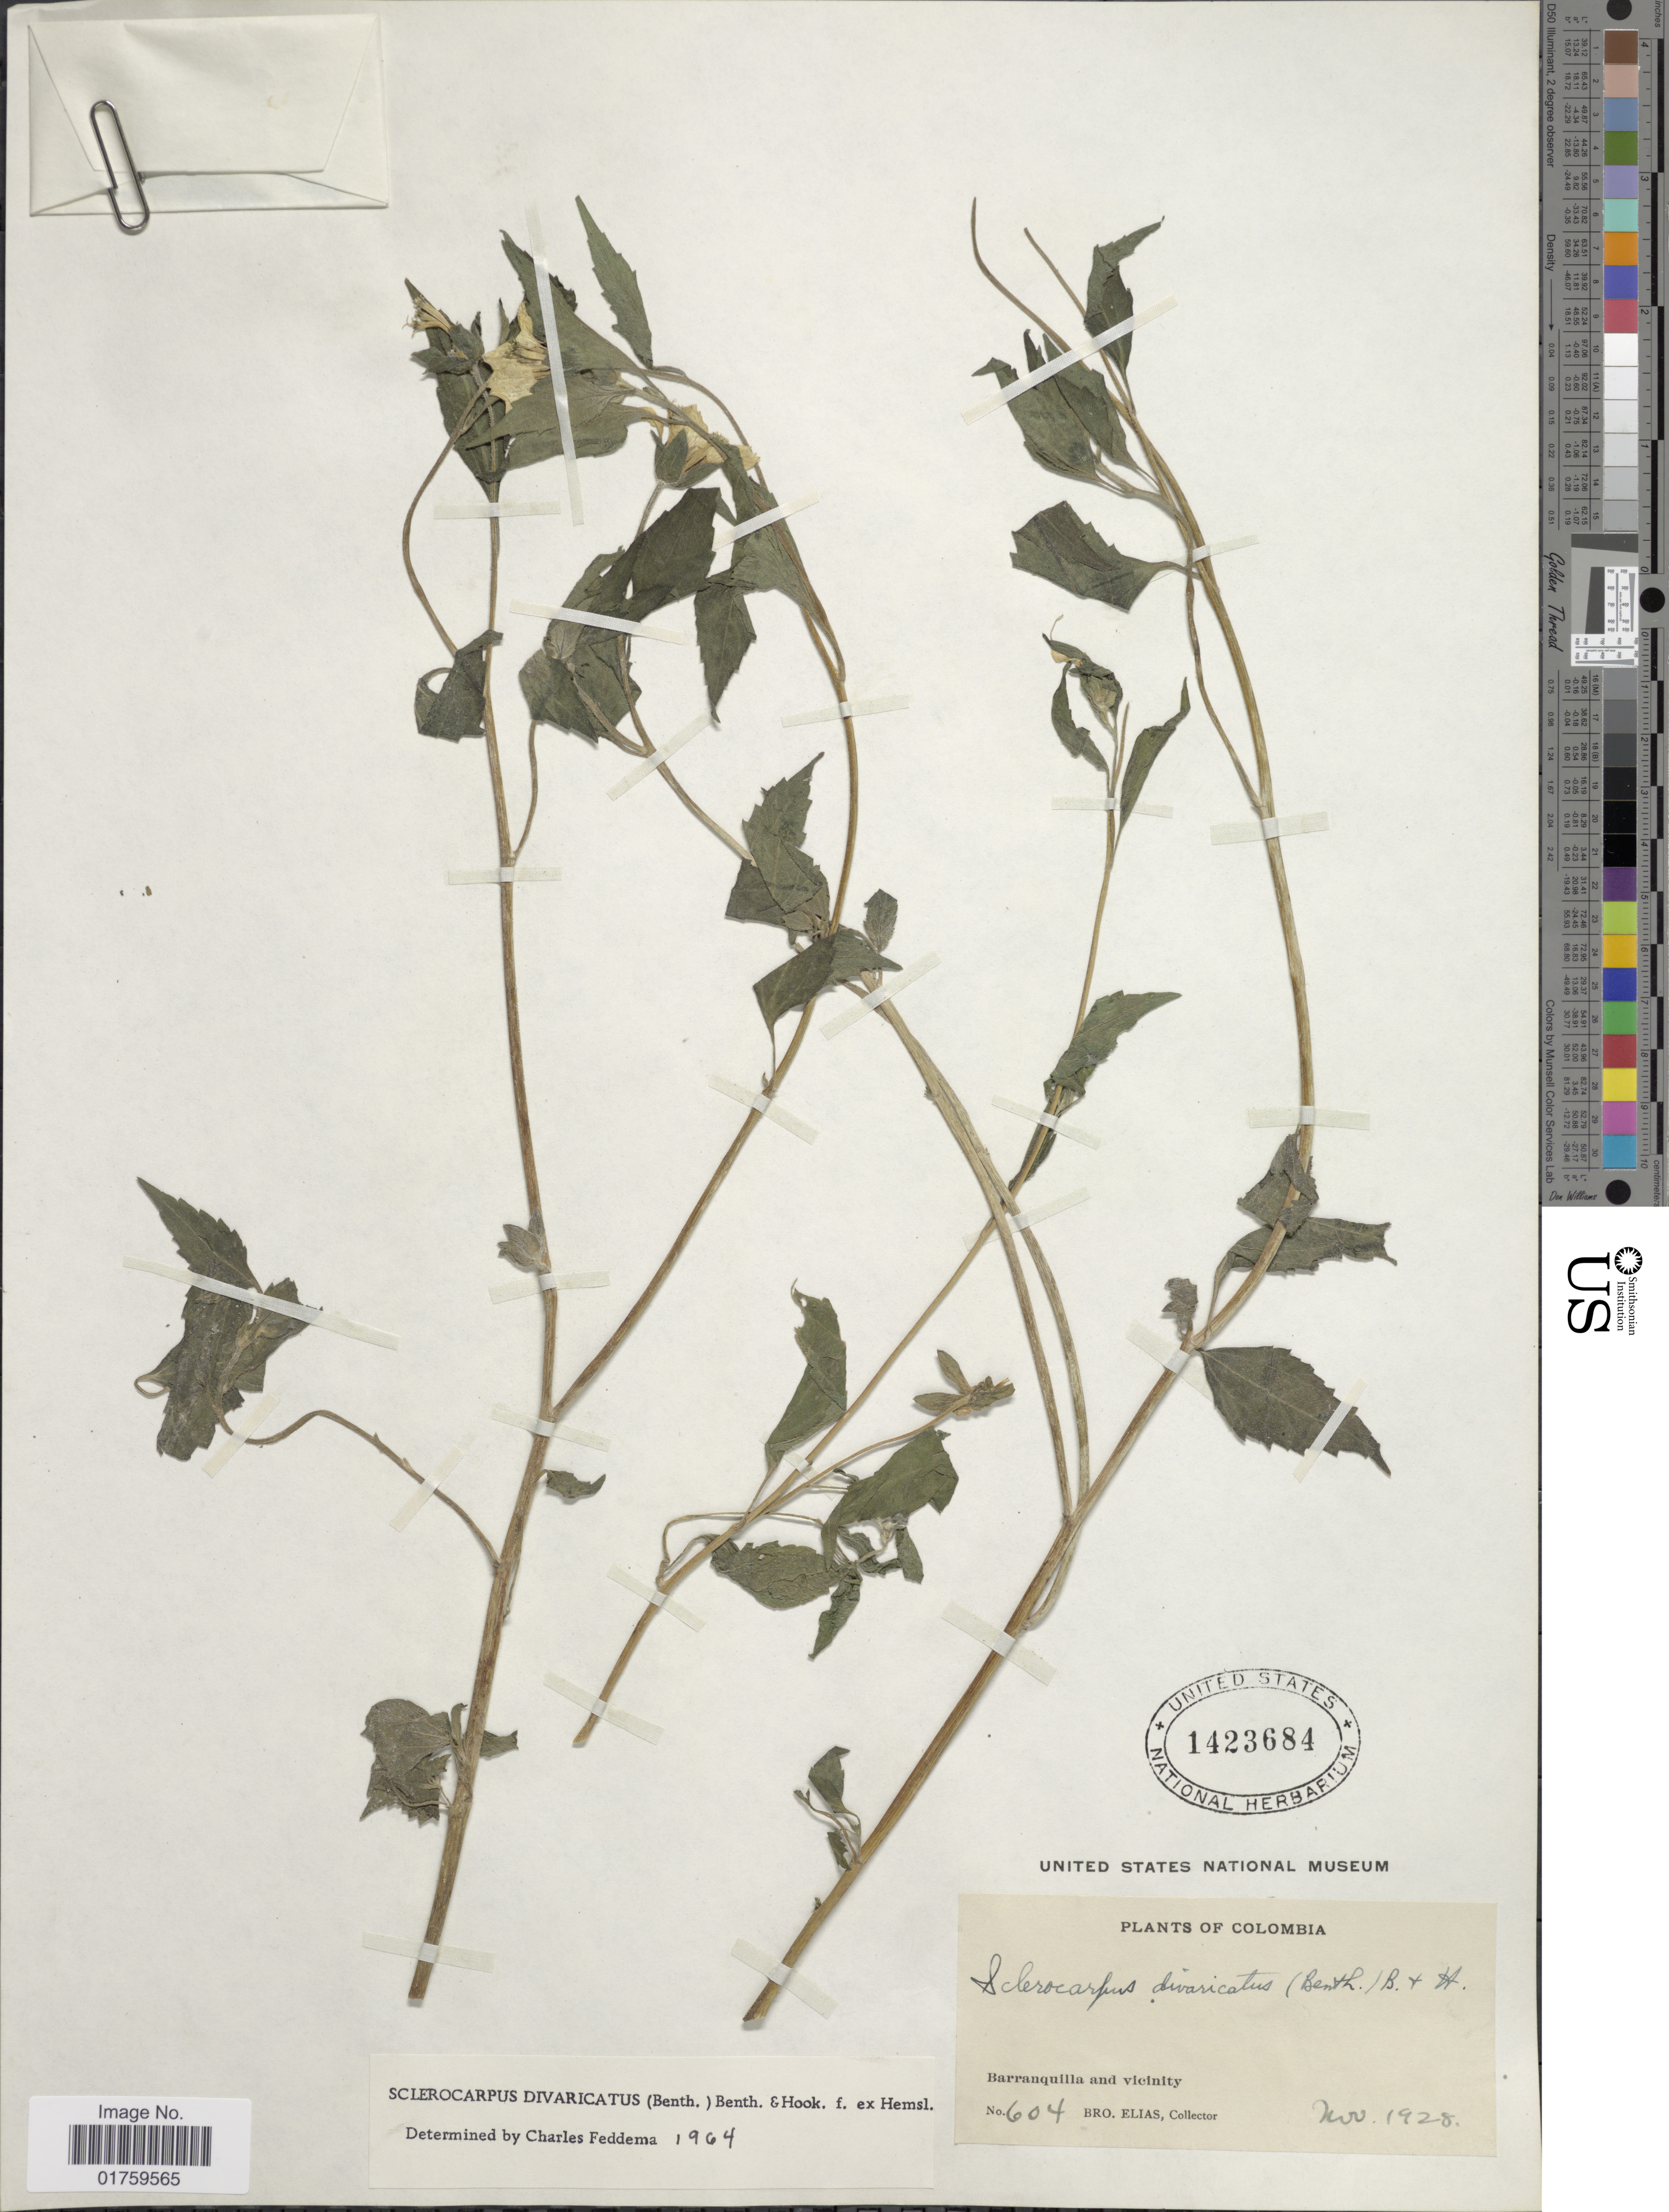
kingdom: Plantae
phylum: Tracheophyta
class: Magnoliopsida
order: Asterales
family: Asteraceae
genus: Sclerocarpus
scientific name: Sclerocarpus divaricatus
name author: (Benth.) Benth. & Hook. f. ex Hemsl.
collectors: Bro. Elias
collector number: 604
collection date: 1928-11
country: Colombia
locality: Barranquilla and vicinity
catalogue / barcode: US 1423684